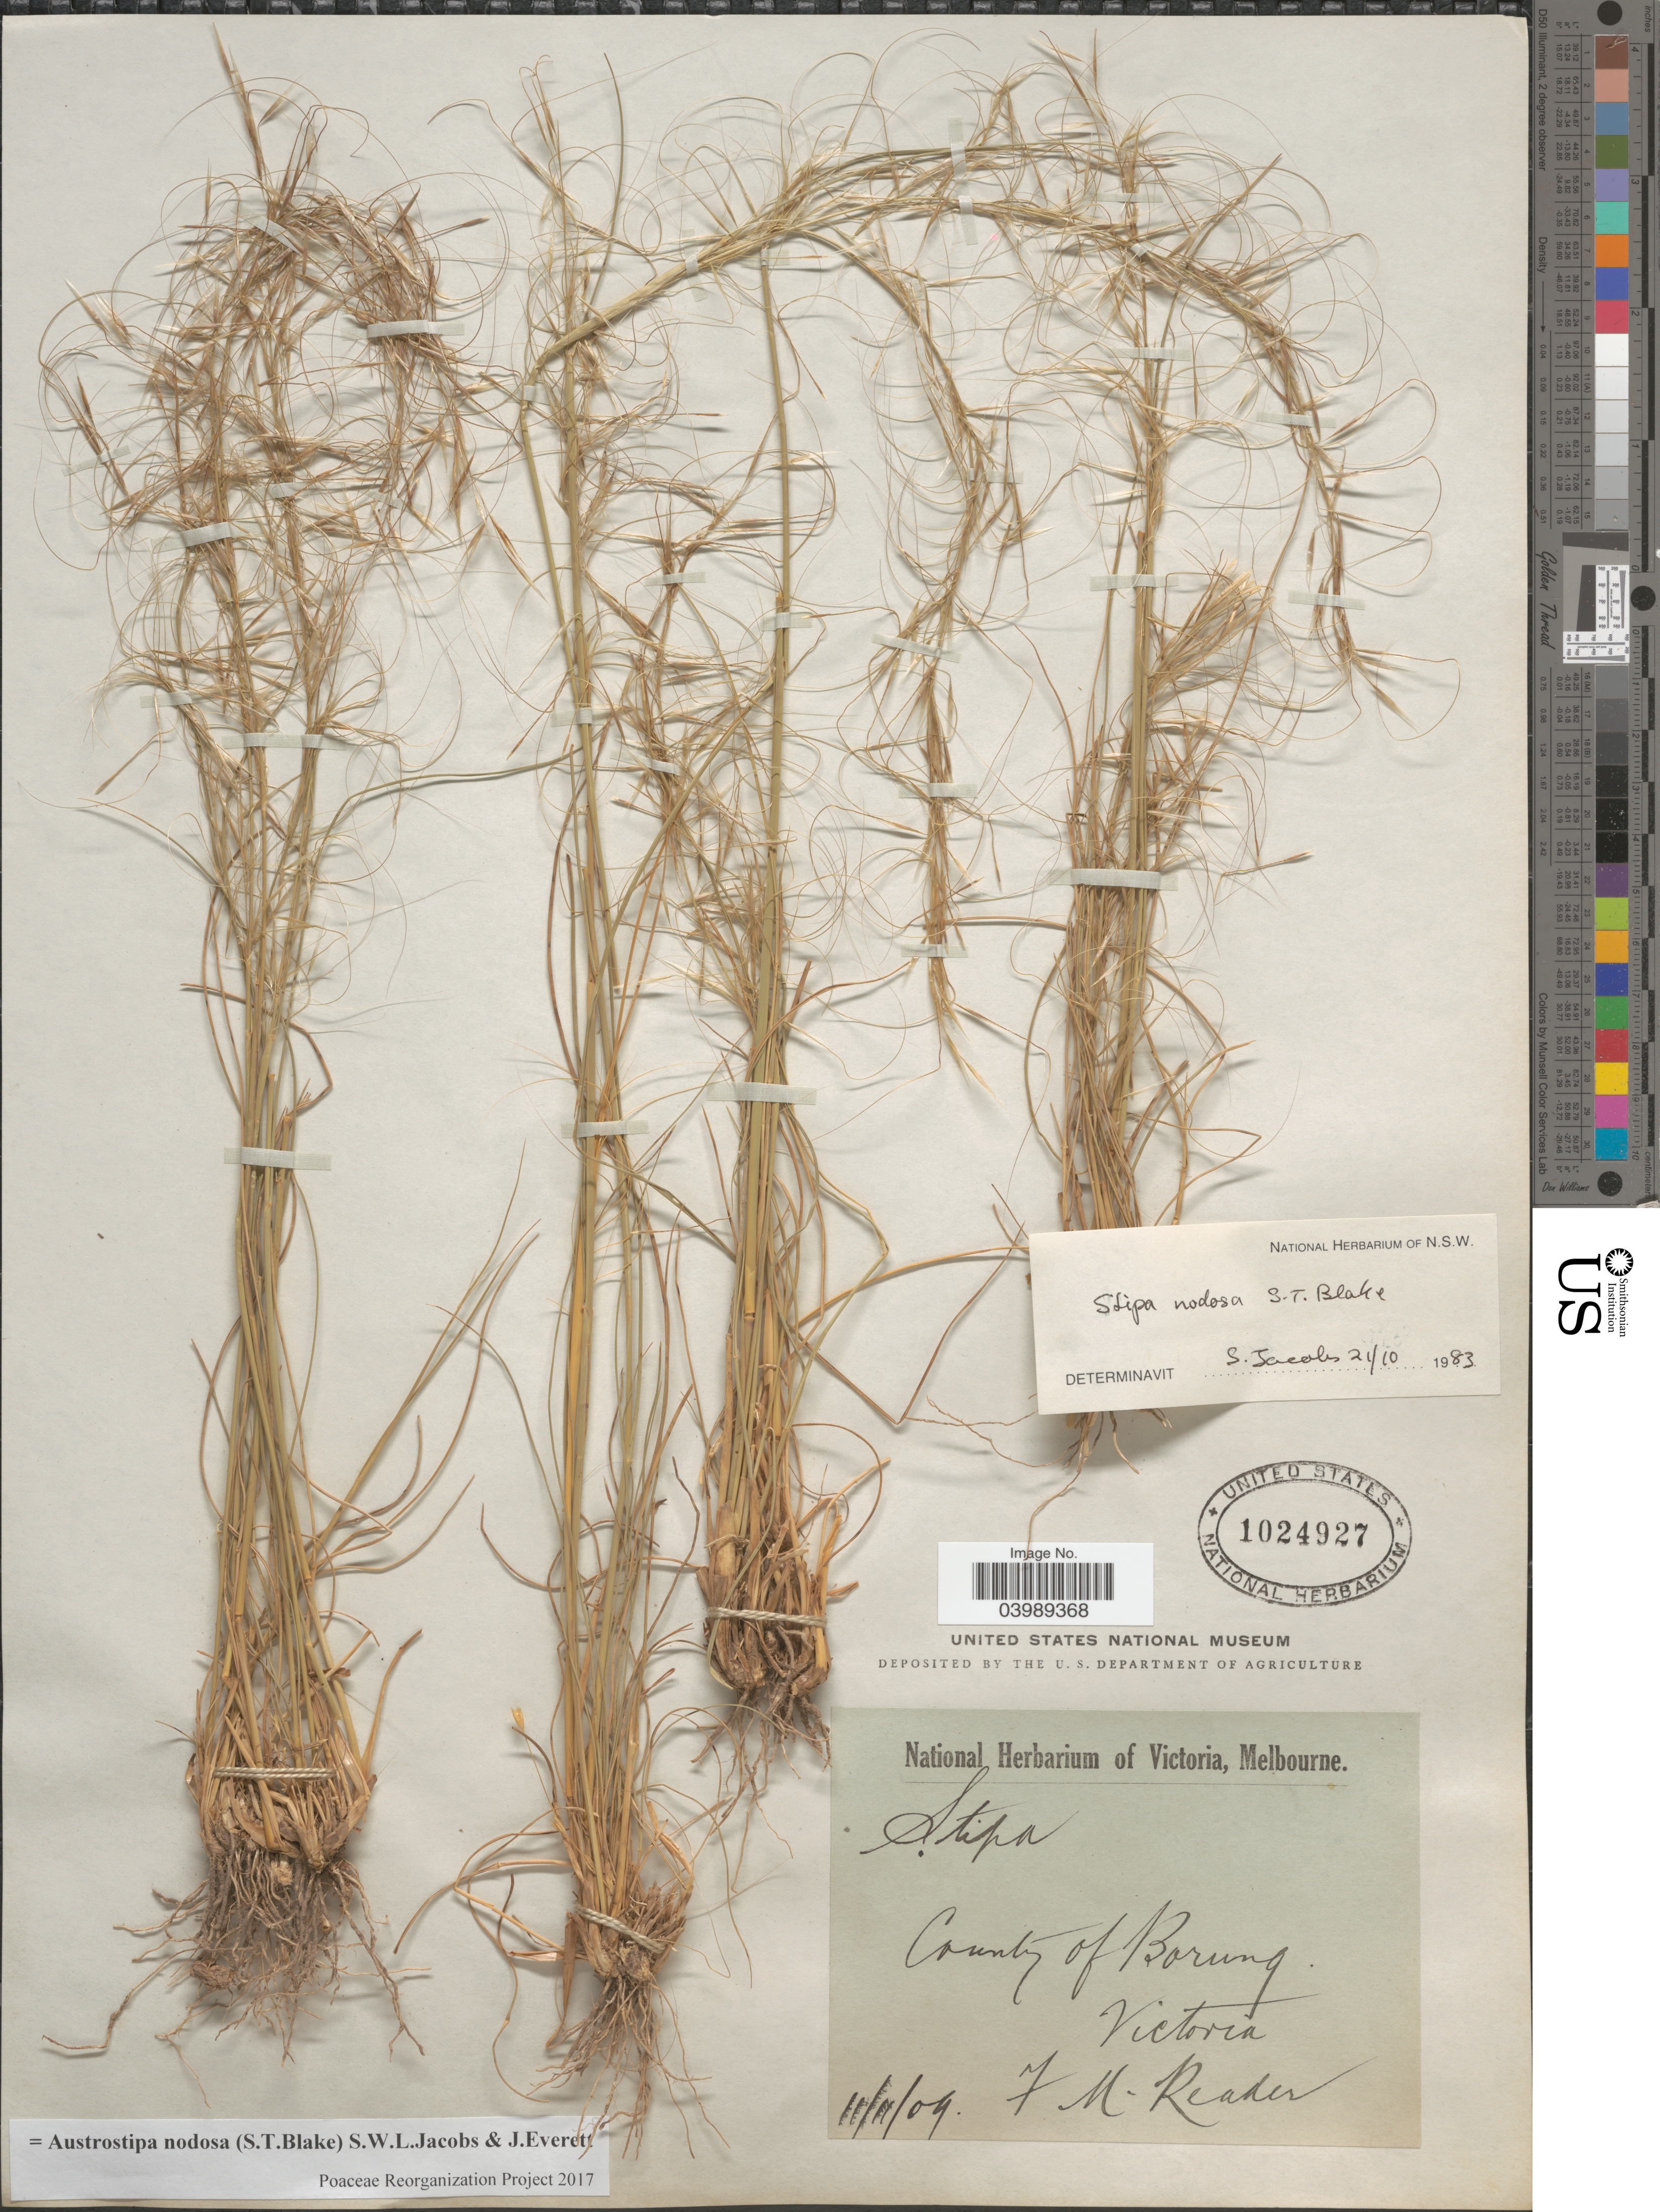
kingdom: Plantae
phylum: Tracheophyta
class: Liliopsida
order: Poales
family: Poaceae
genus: Austrostipa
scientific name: Austrostipa nodosa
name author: (S.T. Blake) S.W.L. Jacobs & J. Everett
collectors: F. Reader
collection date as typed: Transcribed d/m/y: 11/11/9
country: Australia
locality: County of Borung. Victoria.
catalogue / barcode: US 1024927